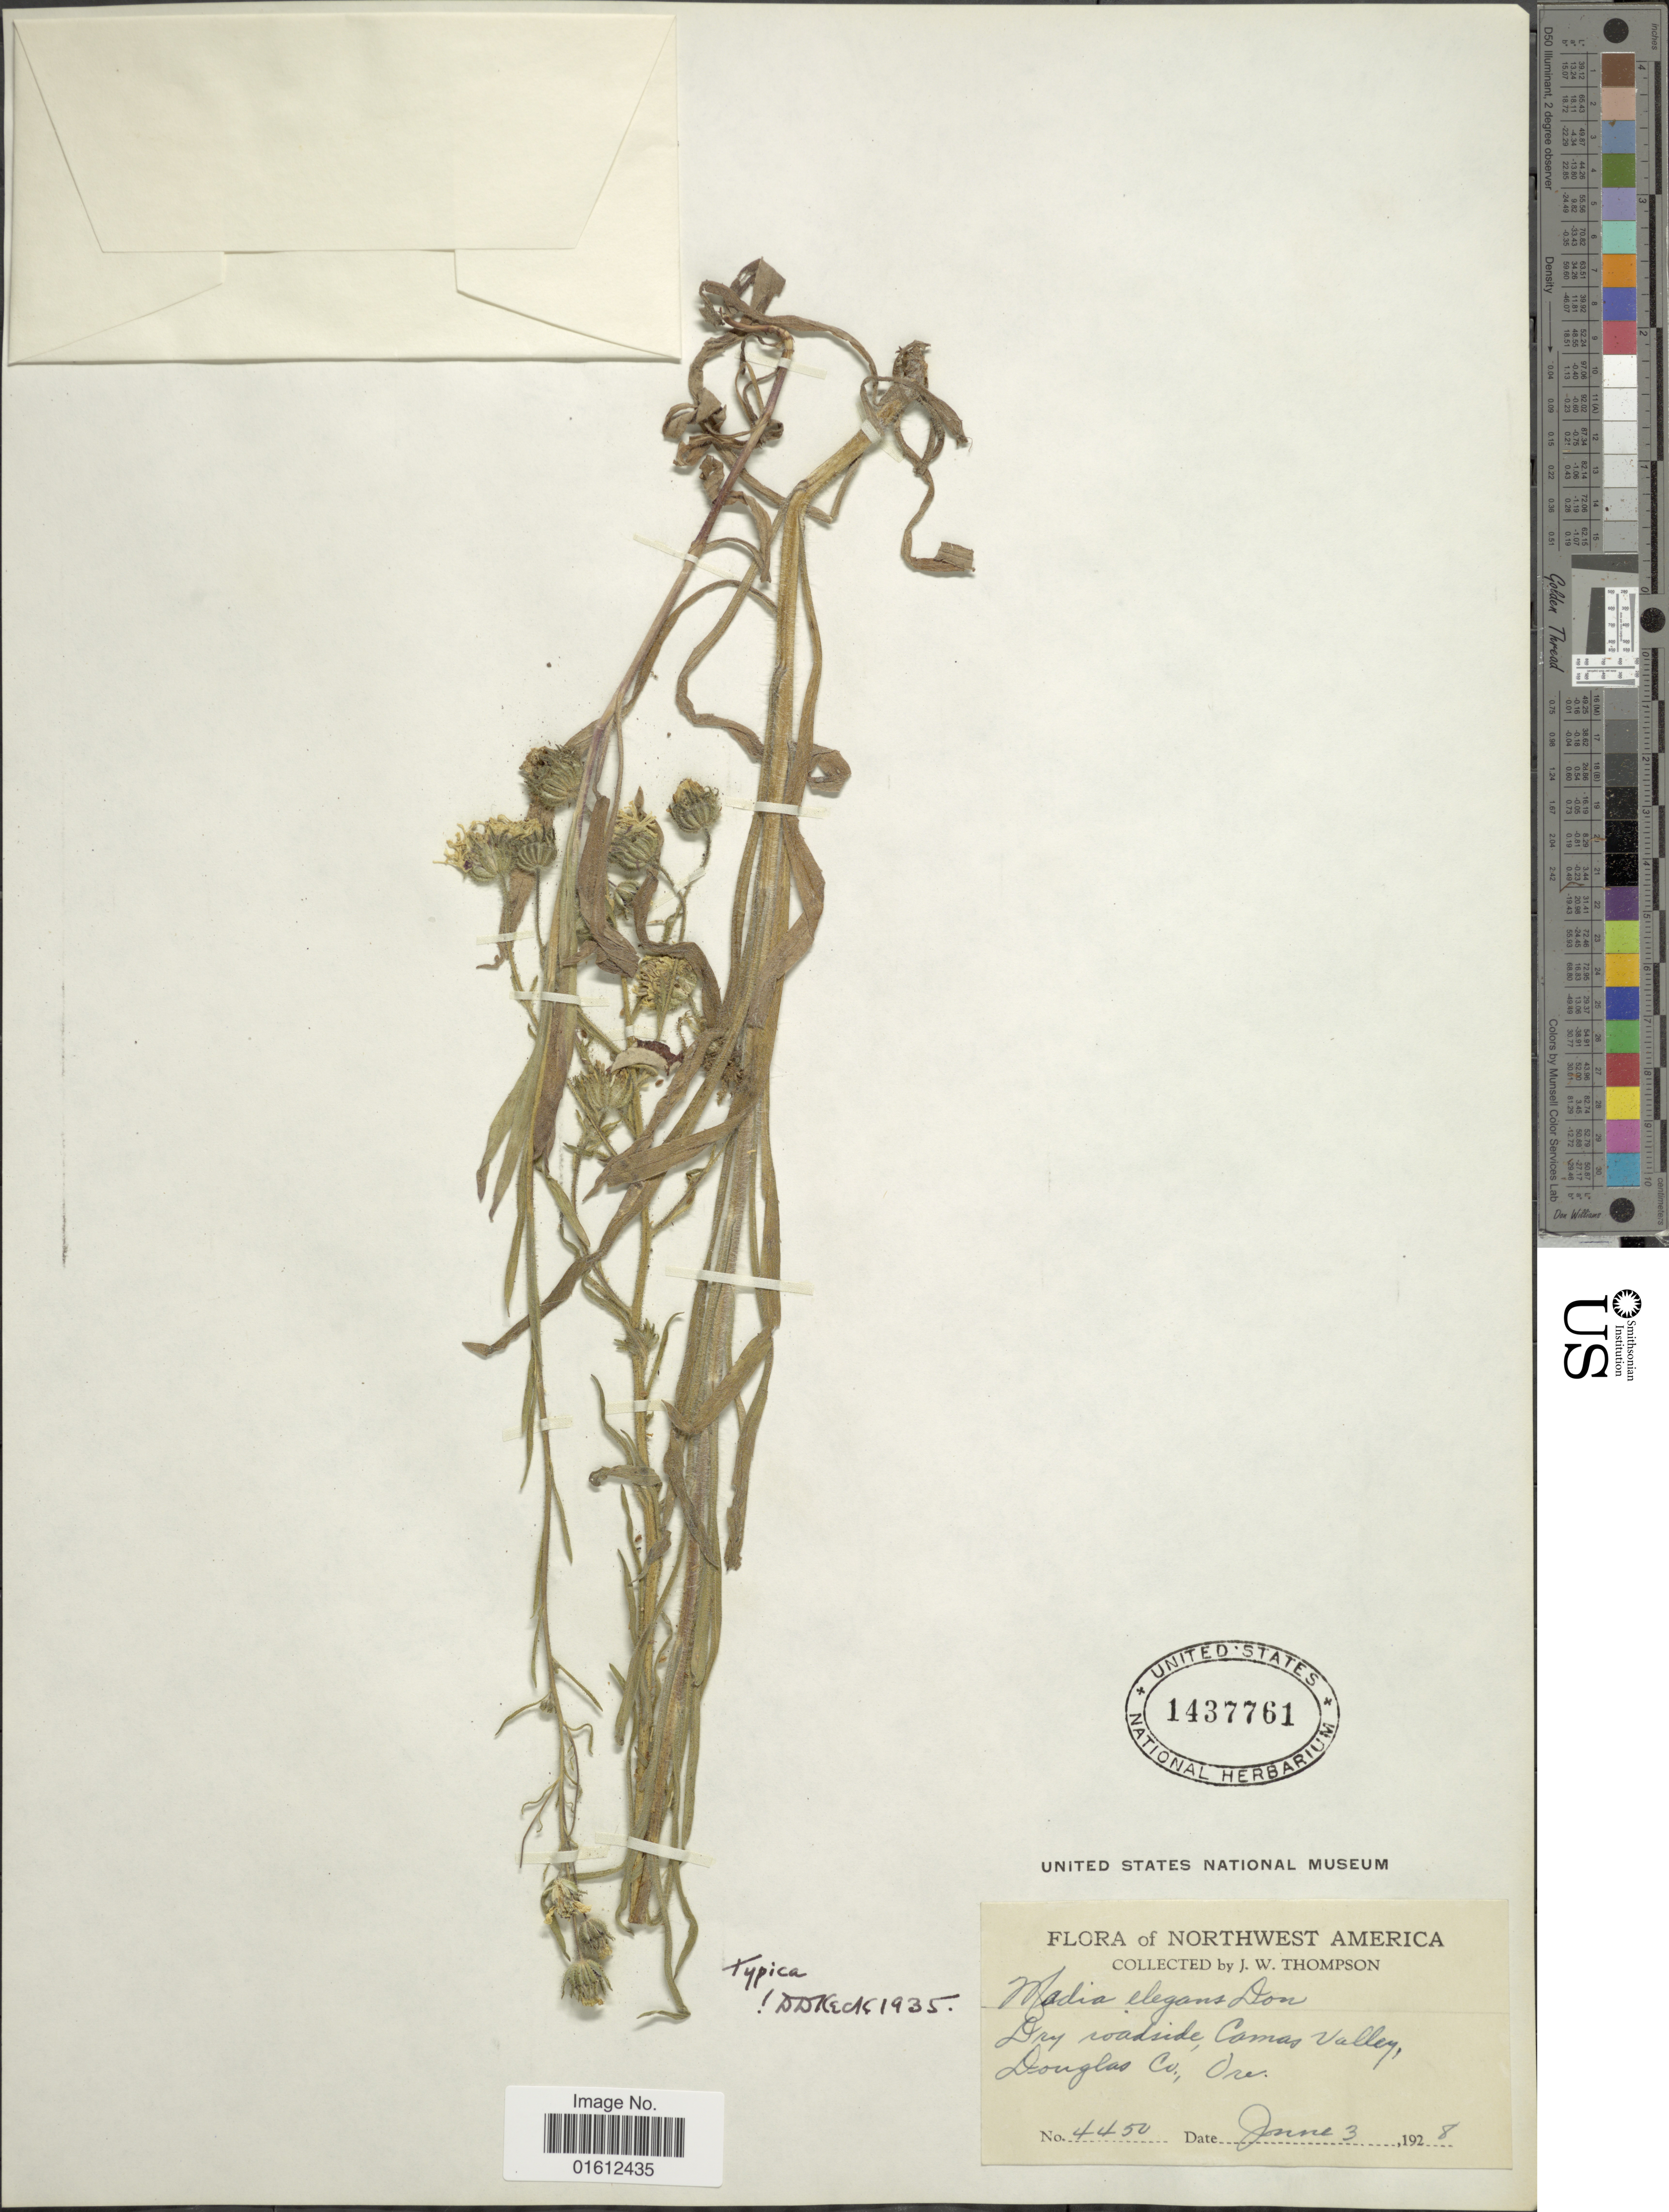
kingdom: Plantae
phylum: Tracheophyta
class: Magnoliopsida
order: Asterales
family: Asteraceae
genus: Madia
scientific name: Madia elegans subsp. elegans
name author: D. Don ex Lindl.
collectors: J. W. Thompson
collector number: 4450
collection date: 1928-06-03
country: United States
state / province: Oregon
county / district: Douglas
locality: Dry roadside, Camas Valley, Douglas Co.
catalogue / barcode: US 1437761